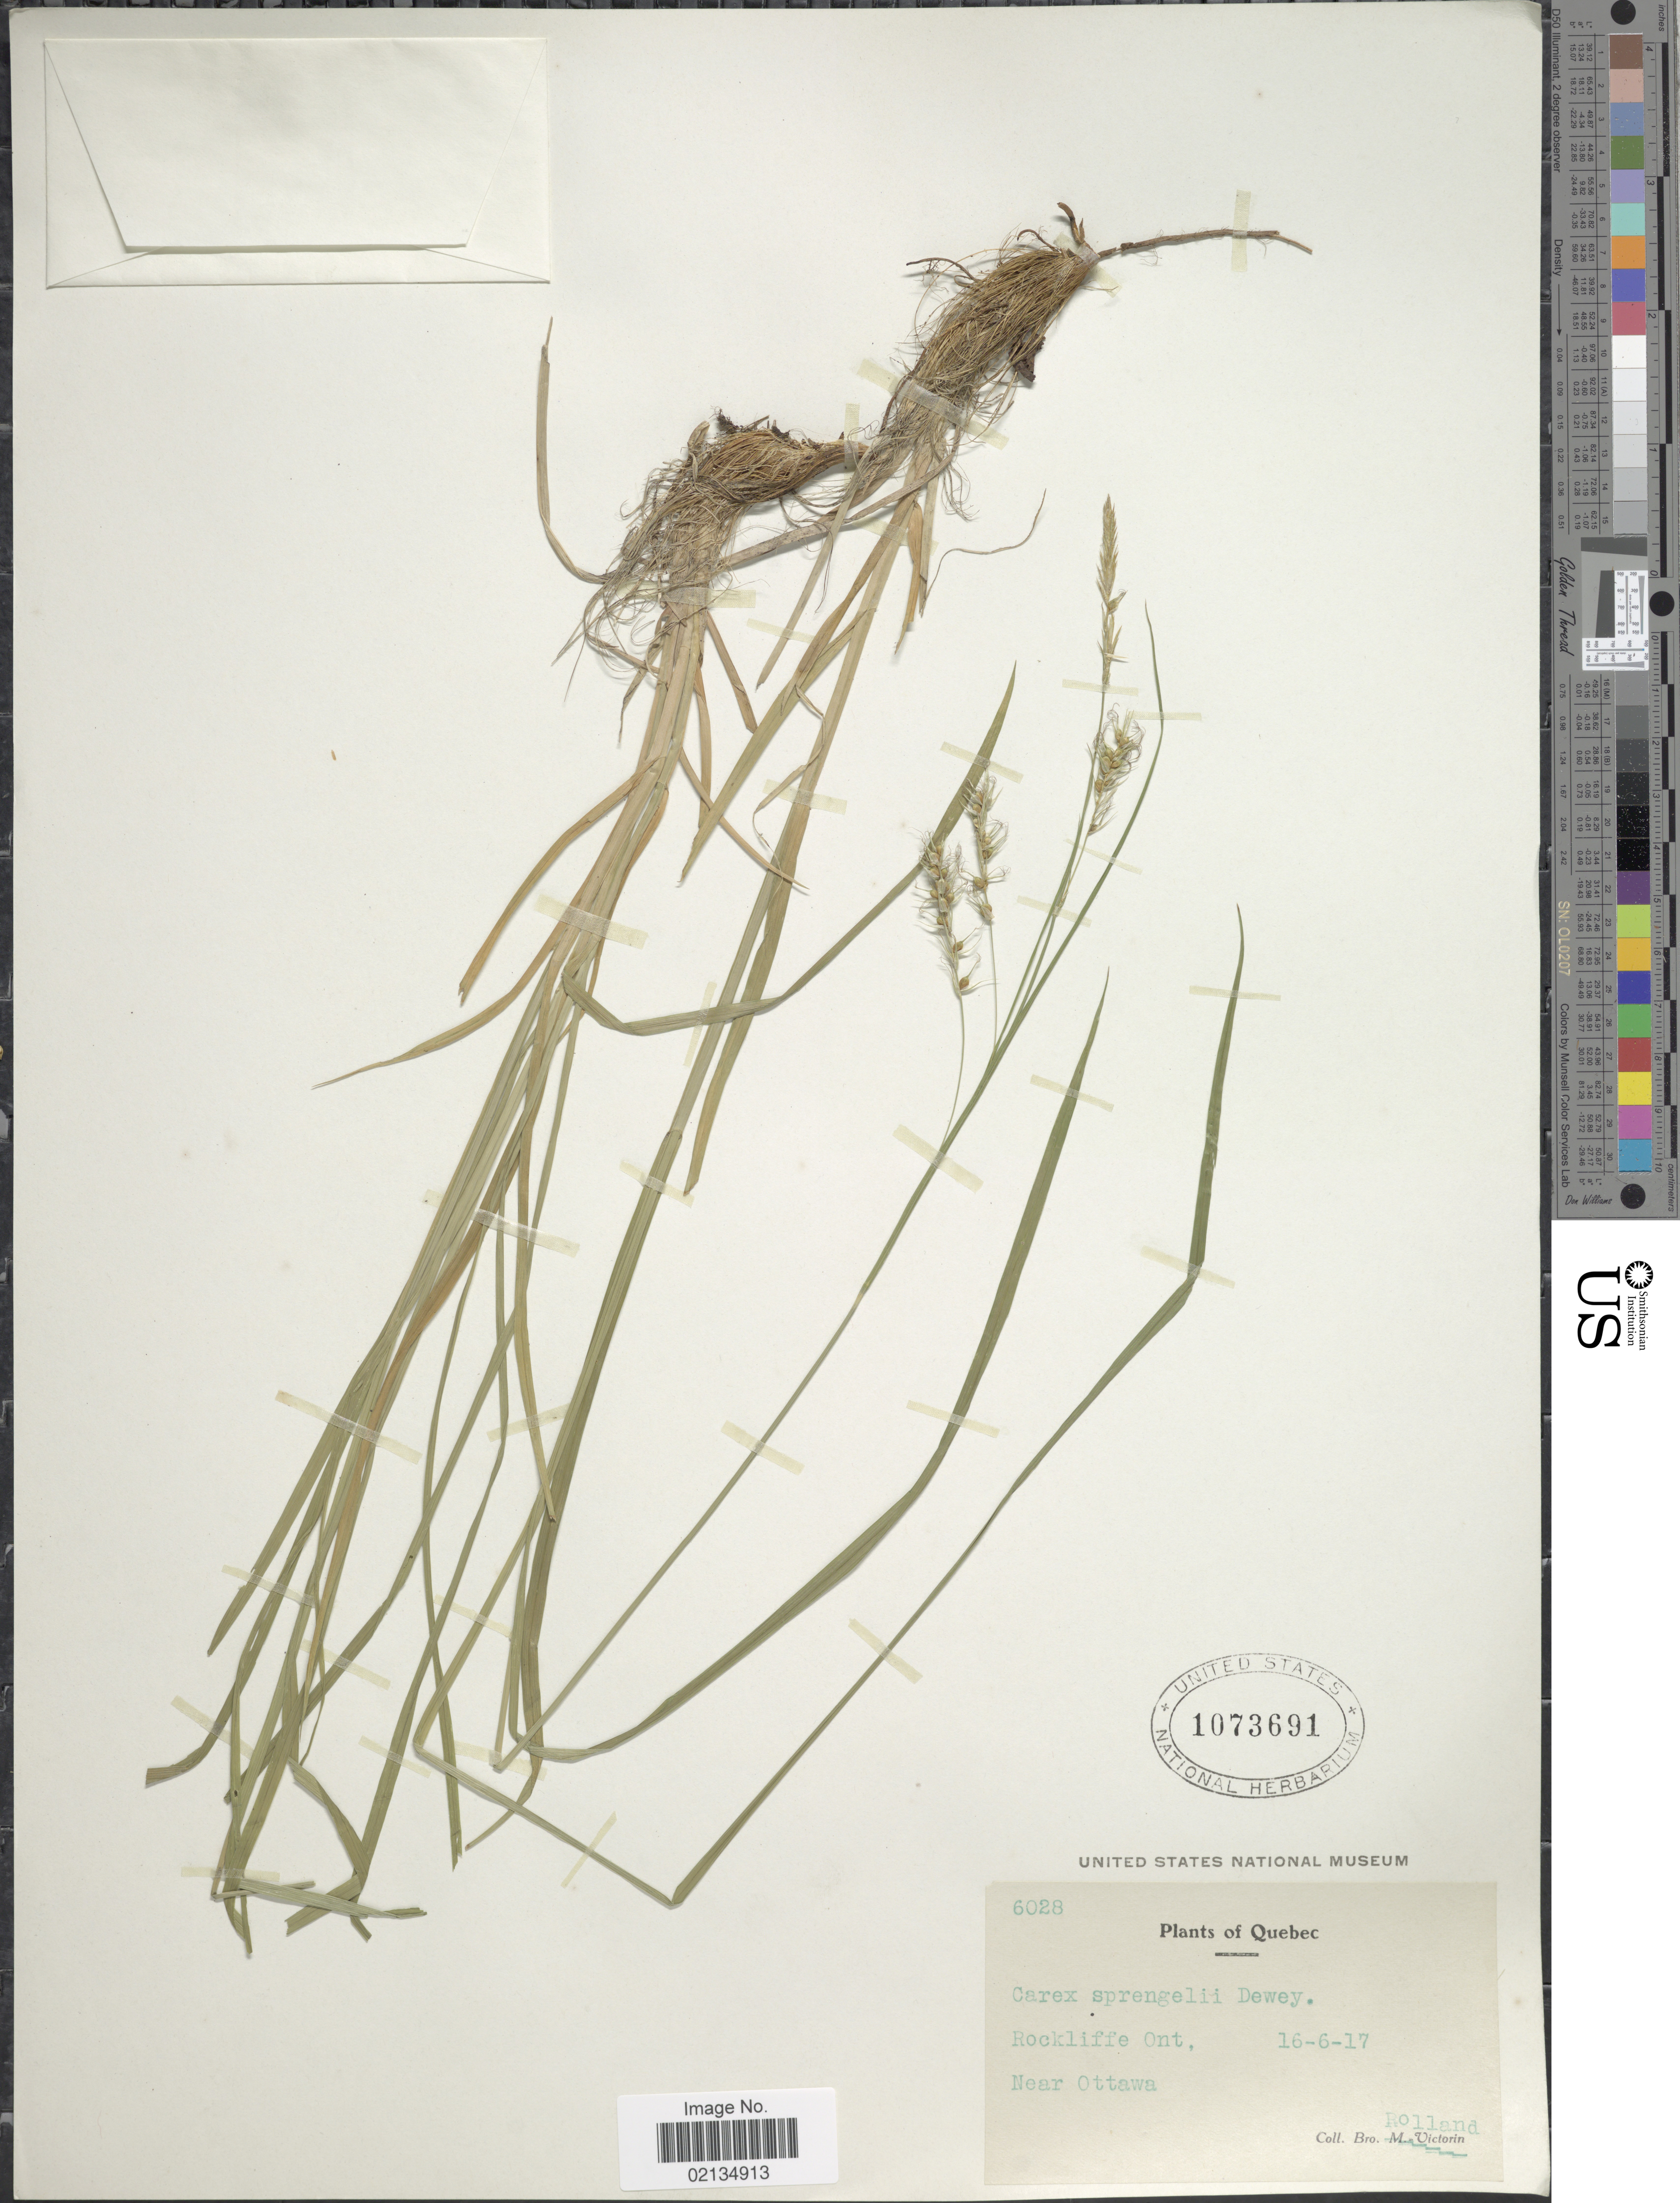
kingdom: Plantae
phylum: Tracheophyta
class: Liliopsida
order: Poales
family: Cyperaceae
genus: Carex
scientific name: Carex sprengelii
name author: Dewey ex Spreng.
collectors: B. Rolland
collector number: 6028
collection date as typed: Transcribed d/m/y: 16/6/17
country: Canada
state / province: Ontario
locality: Quebec, Rockliffe Ont. Near Ottawa.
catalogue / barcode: US 1073691